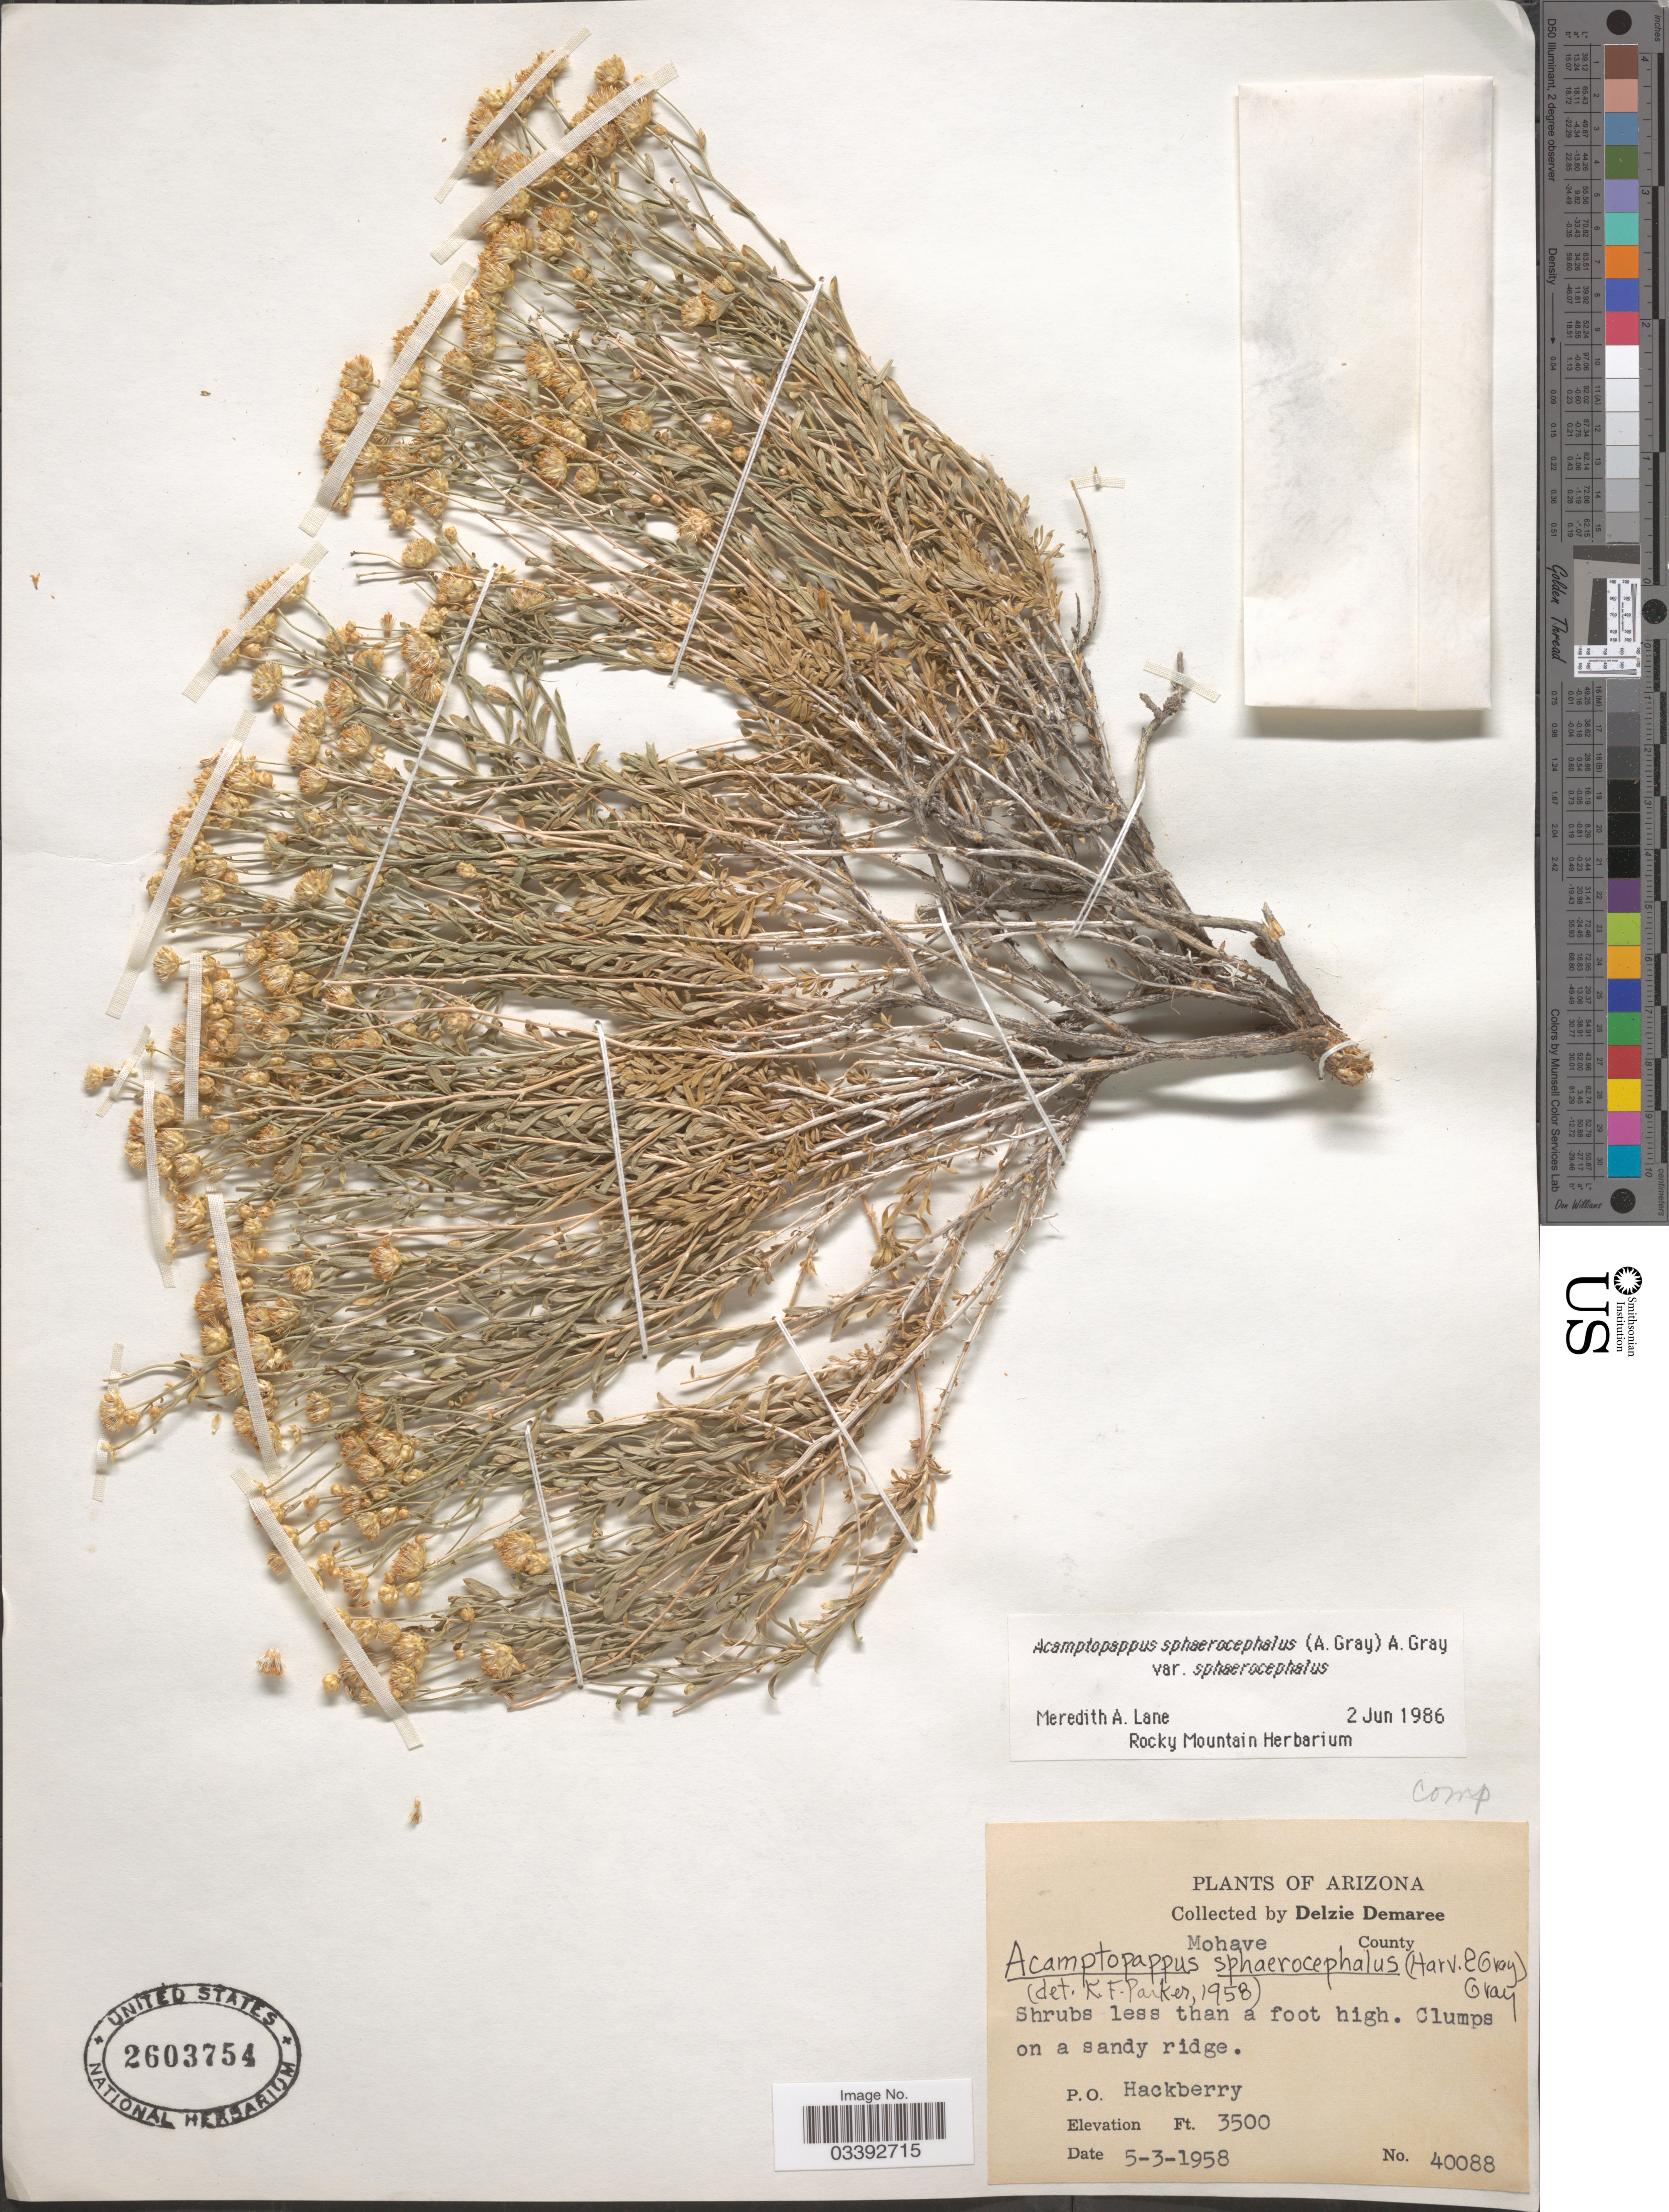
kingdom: Plantae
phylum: Tracheophyta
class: Magnoliopsida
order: Asterales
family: Asteraceae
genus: Acamptopappus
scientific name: Acamptopappus sphaerocephalus var. sphaerocephalus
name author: A. Gray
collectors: D. Demaree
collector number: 40088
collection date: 1958-05-03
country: United States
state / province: Arizona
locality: Mohave County. P. O. Hackberry.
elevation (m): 1067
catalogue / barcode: US 2603754